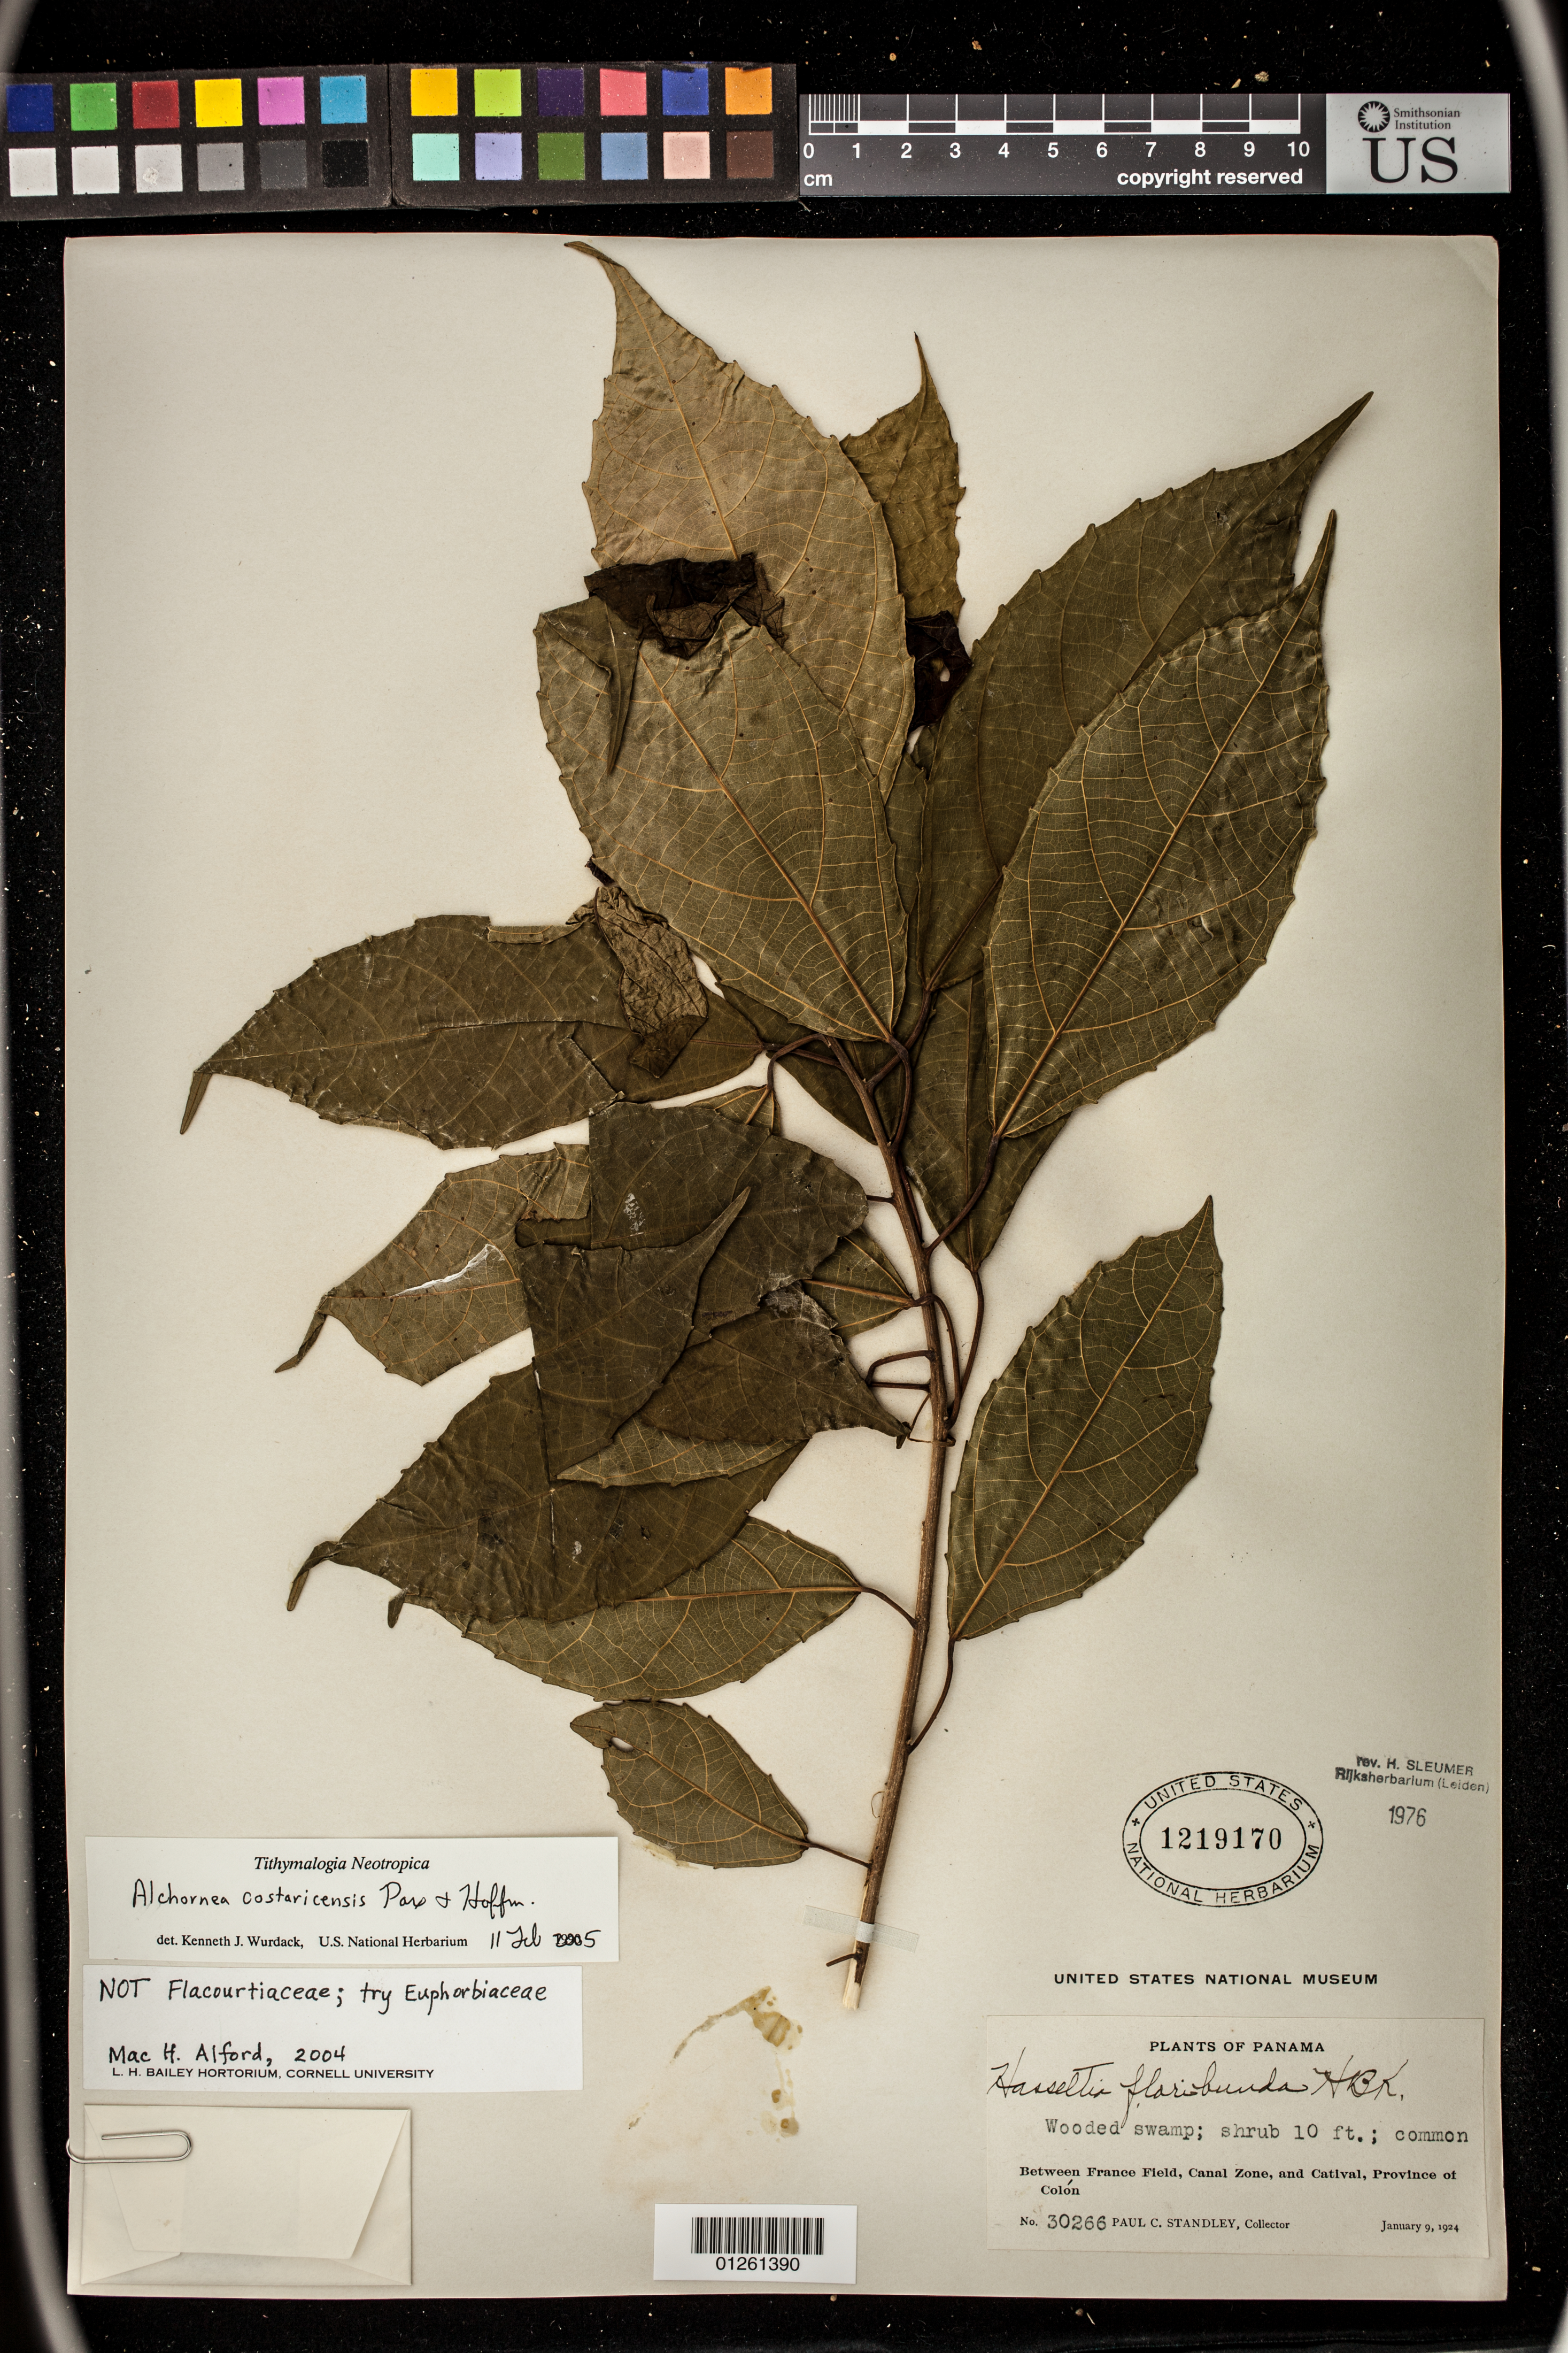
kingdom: Plantae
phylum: Tracheophyta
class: Magnoliopsida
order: Malpighiales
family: Euphorbiaceae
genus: Alchornea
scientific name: Alchornea costaricensis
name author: Pax & K. Hoffm. in Engl.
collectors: P. C. Standley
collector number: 30266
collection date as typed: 9 Jan 1924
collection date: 1924-01-09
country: Panama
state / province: Colón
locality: Between France Field, Canal Zone and Catival.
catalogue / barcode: US 1219170